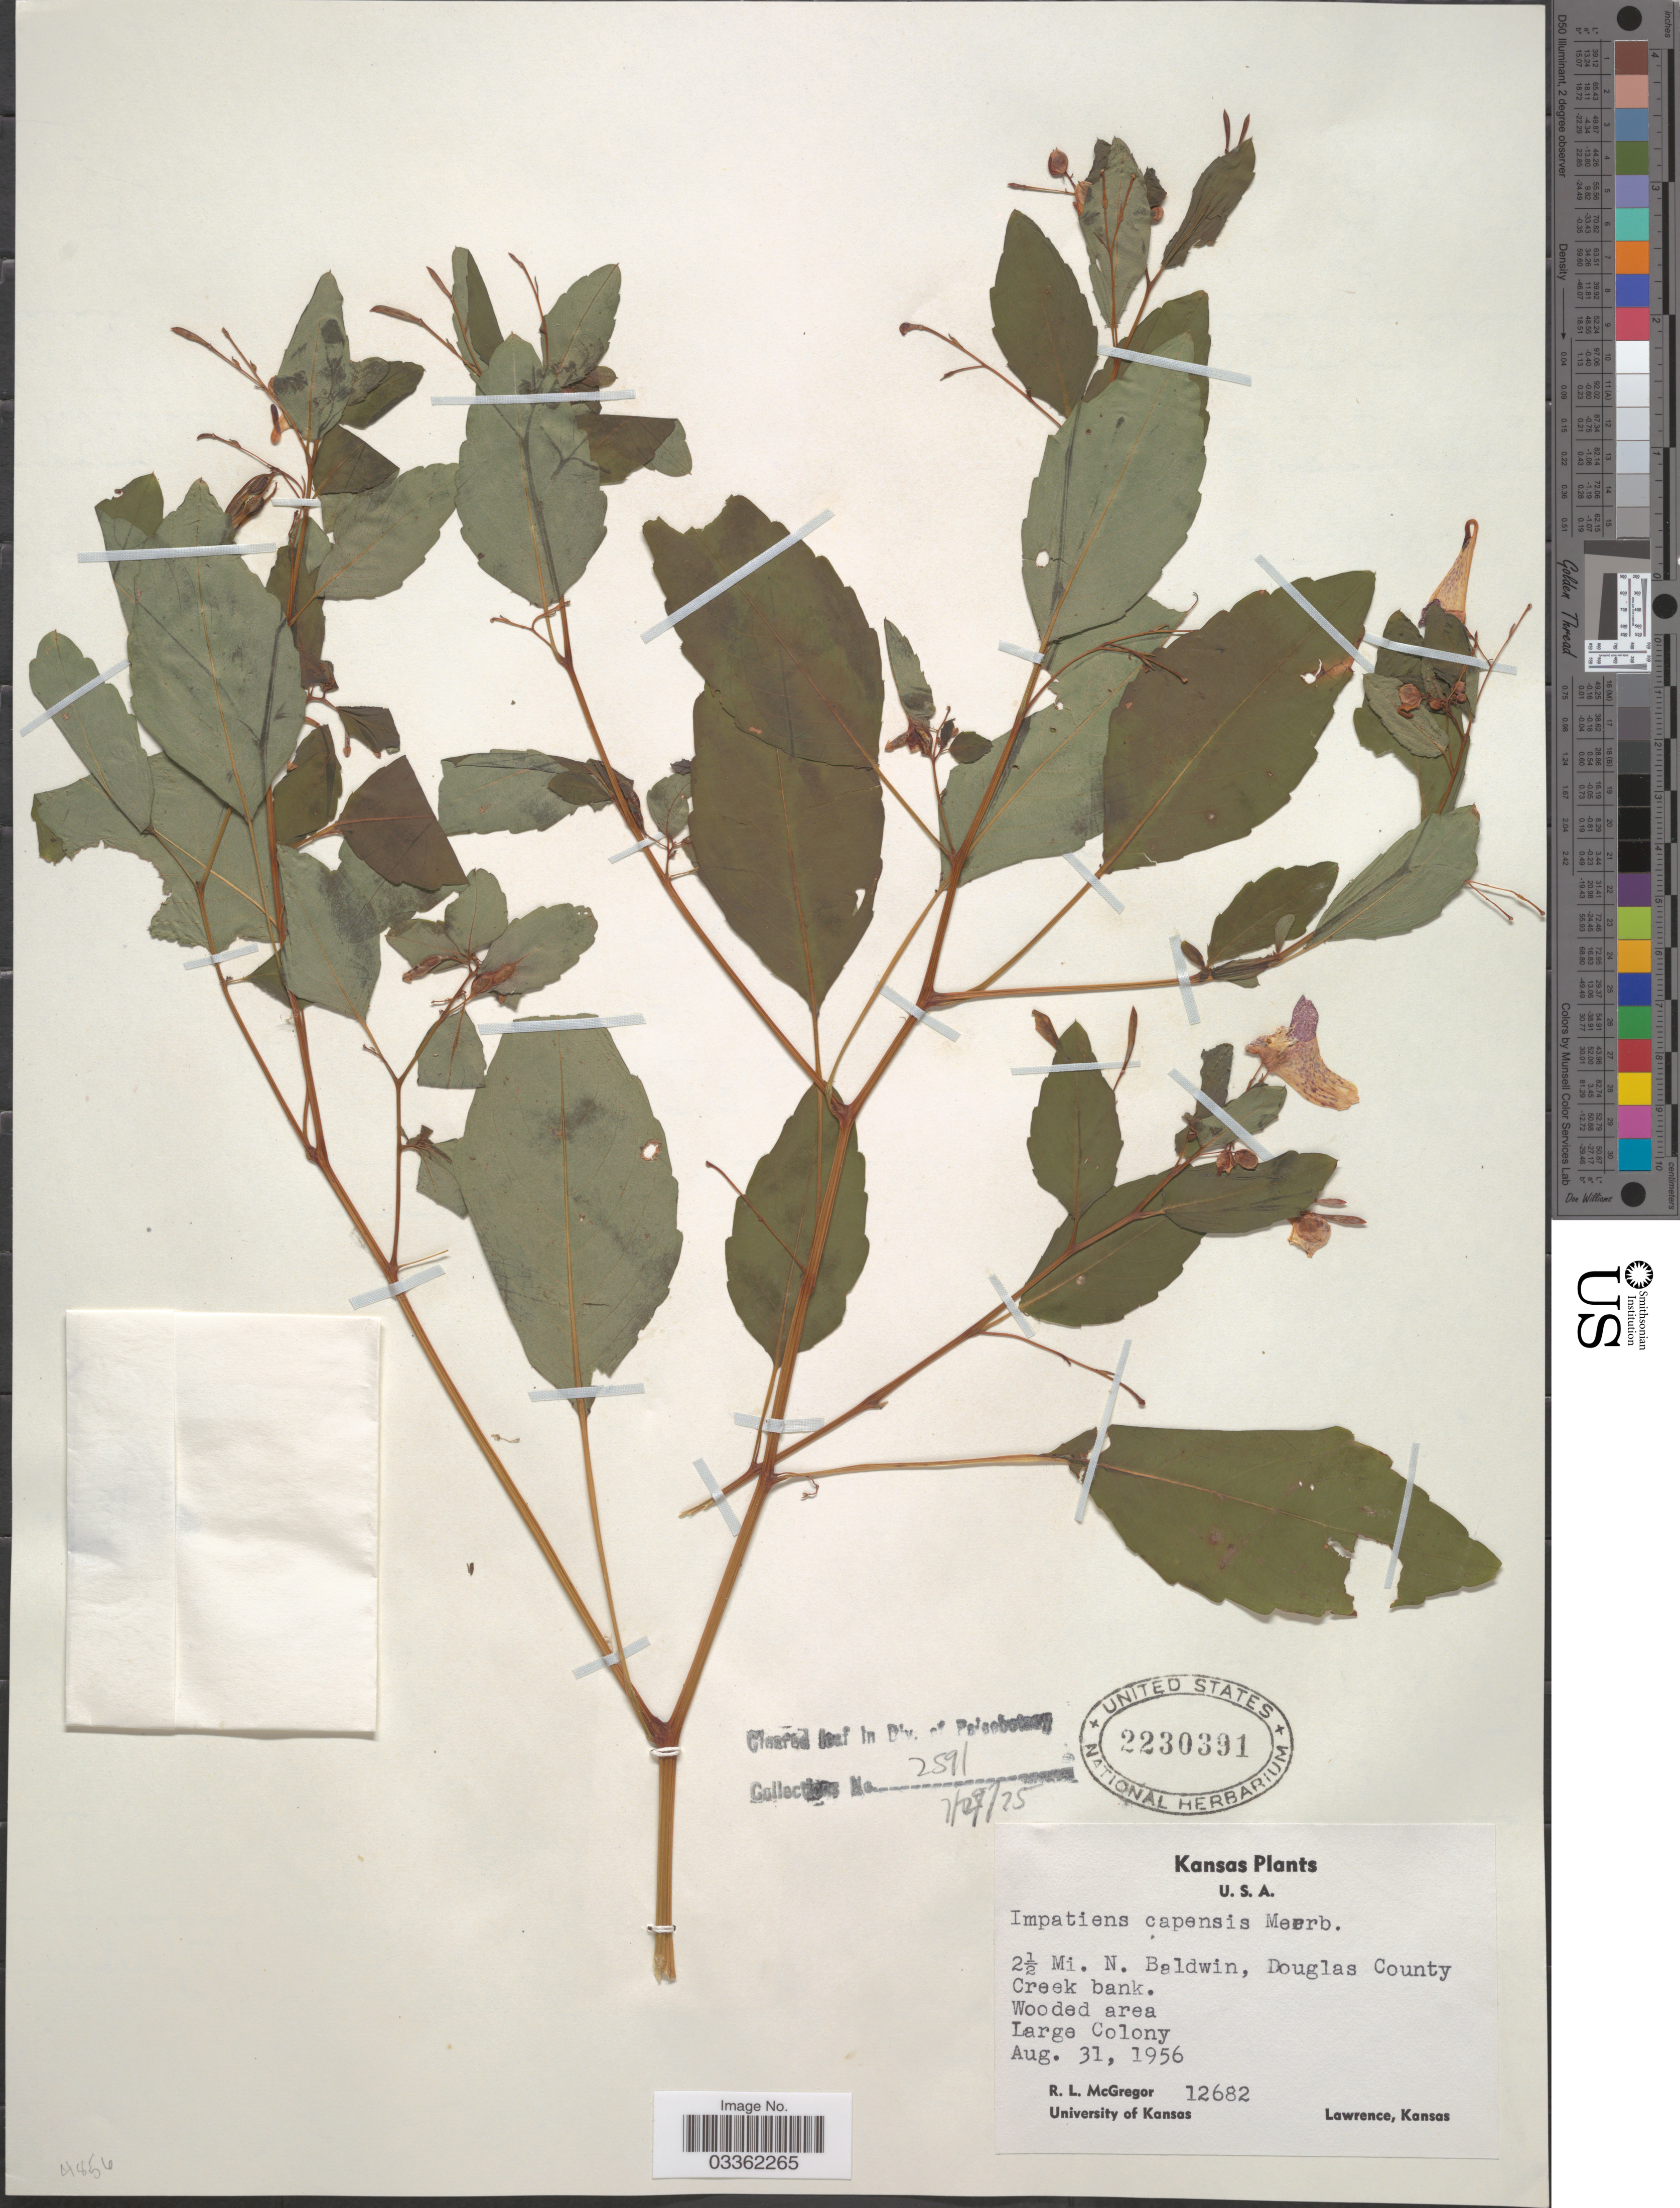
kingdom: Plantae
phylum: Tracheophyta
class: Magnoliopsida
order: Ericales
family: Balsaminaceae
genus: Impatiens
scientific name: Impatiens capensis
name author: Meerb.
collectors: R. McGregor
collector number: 12682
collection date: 1956-08-31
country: United States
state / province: Kansas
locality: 2½ Mi. N. Baldwin, Douglas County.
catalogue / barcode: US 2230391